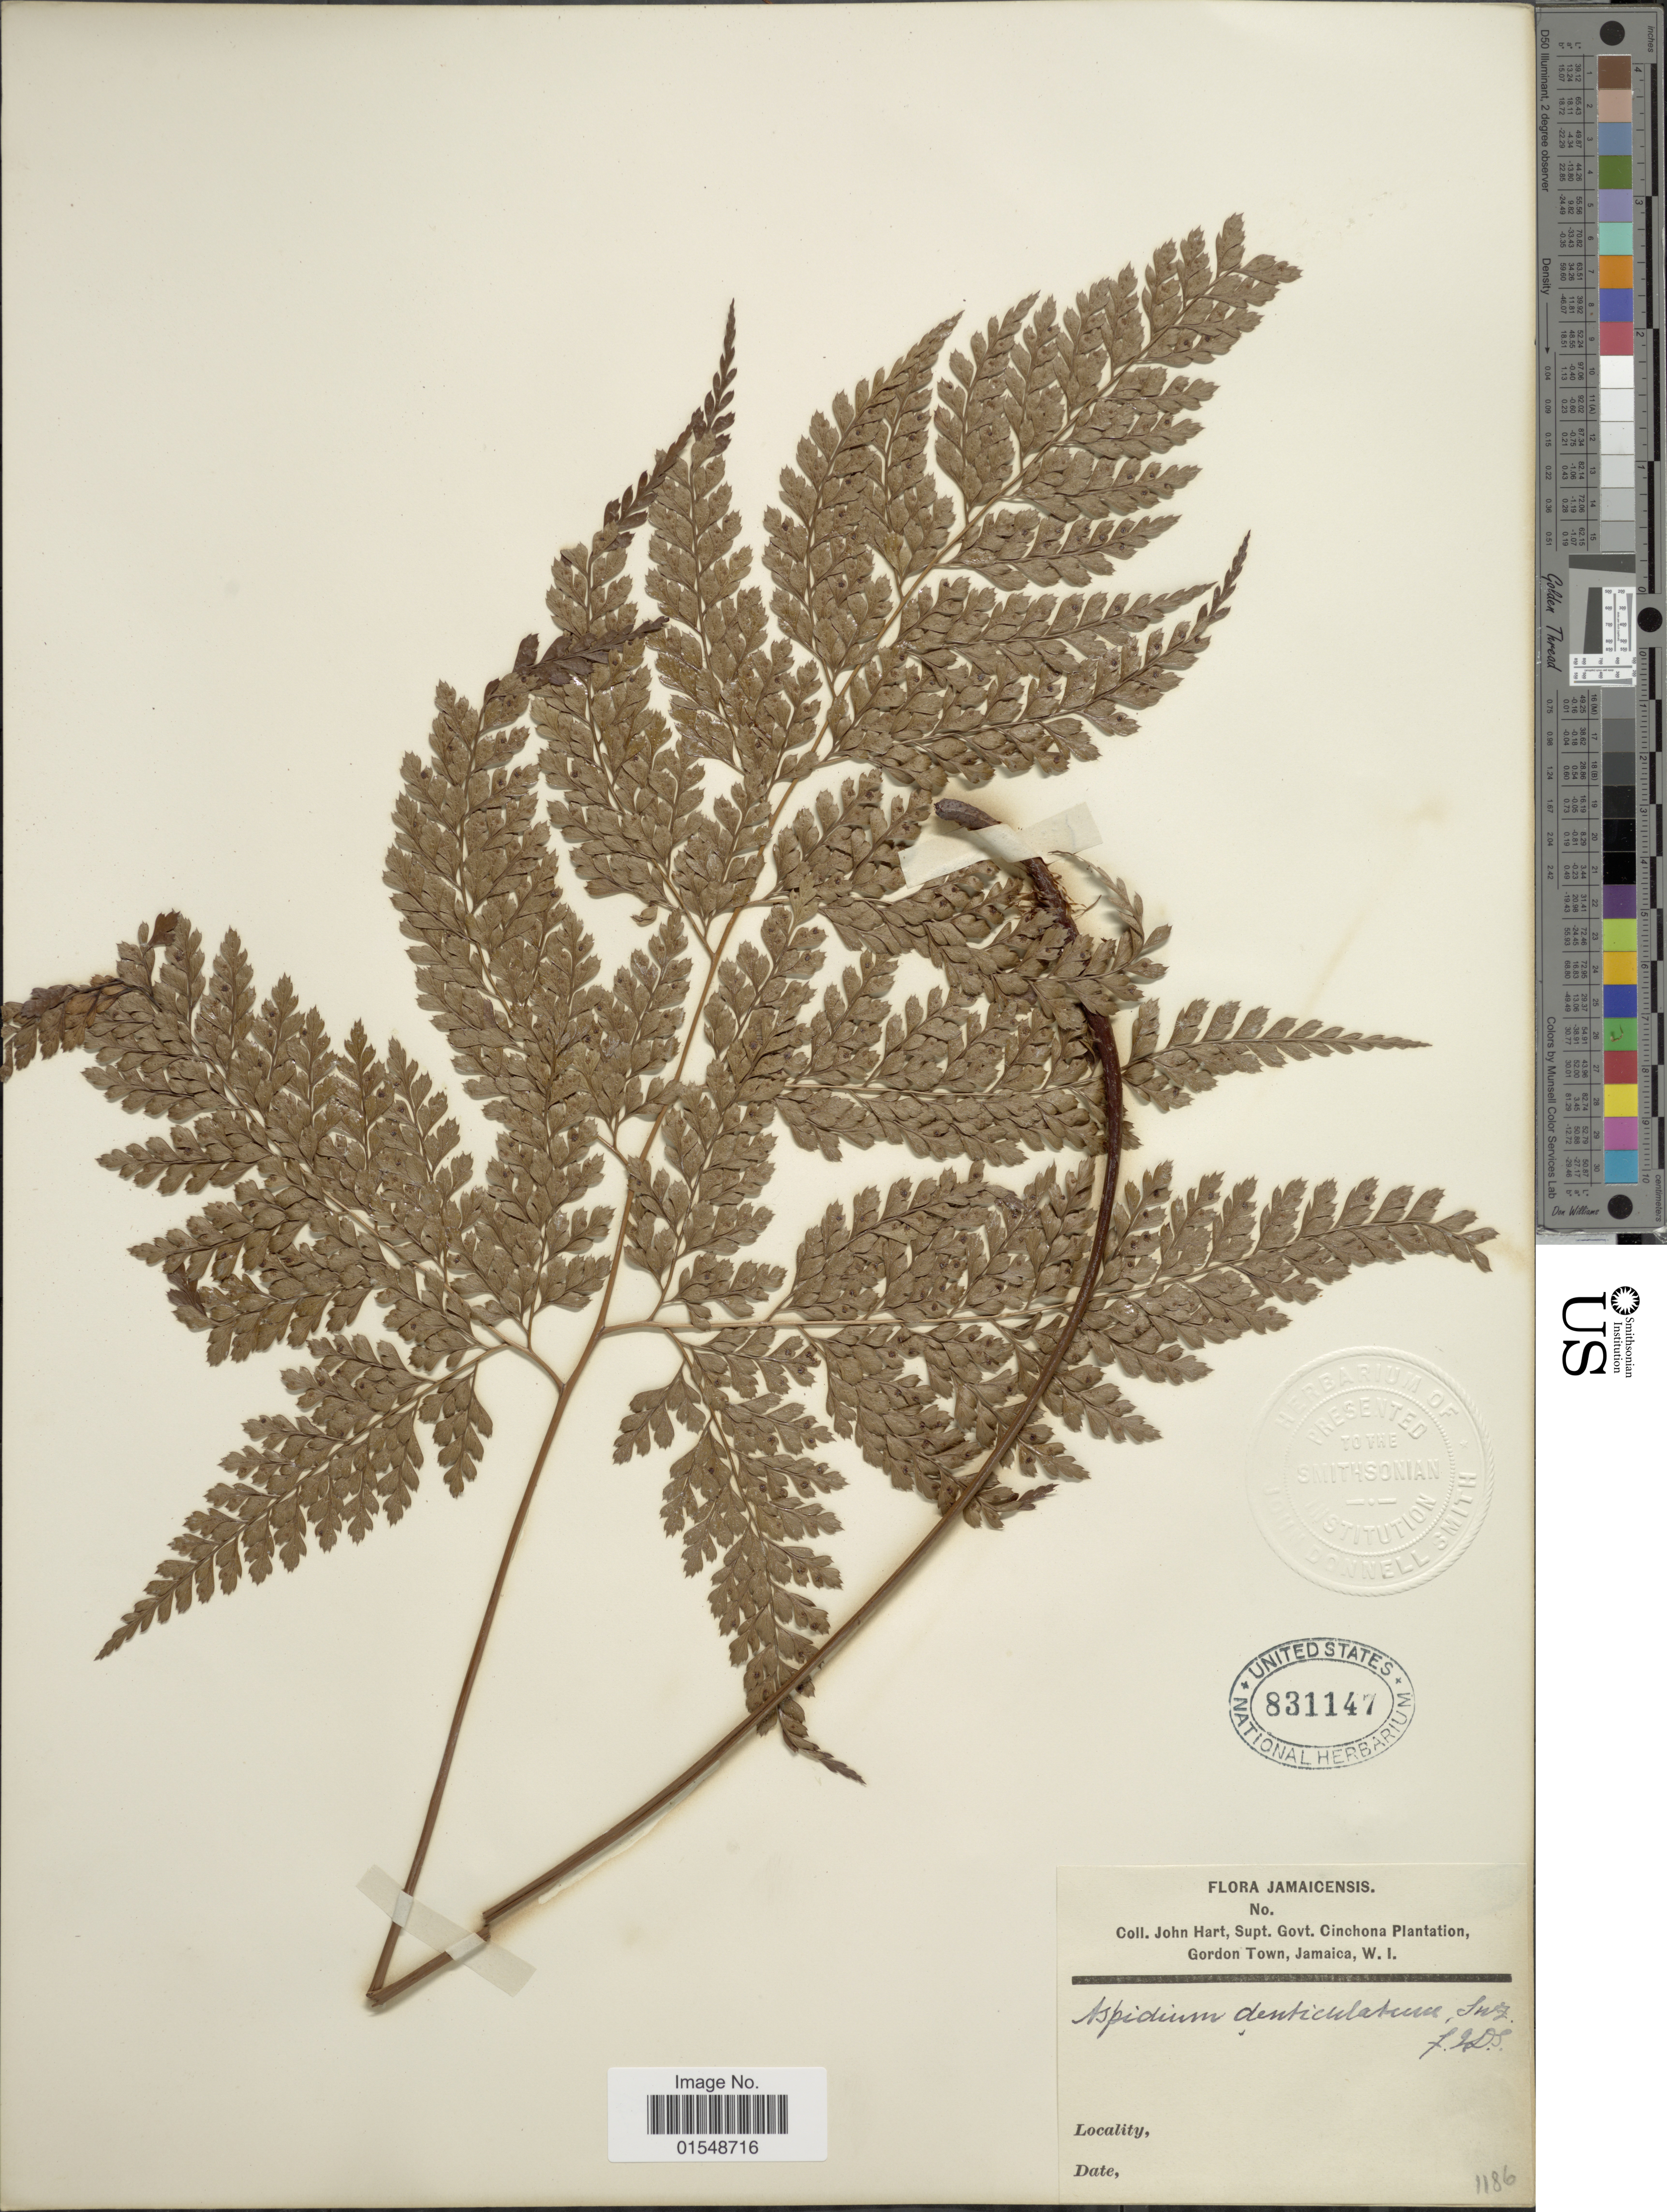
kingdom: Plantae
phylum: Tracheophyta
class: Polypodiopsida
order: Polypodiales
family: Dryopteridaceae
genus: Arachniodes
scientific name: Arachniodes denticulata var. denticulata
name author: (Sw.) Ching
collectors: J. H. Hart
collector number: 1186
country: Jamaica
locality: Gordon Town, W. I.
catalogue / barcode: US 831147